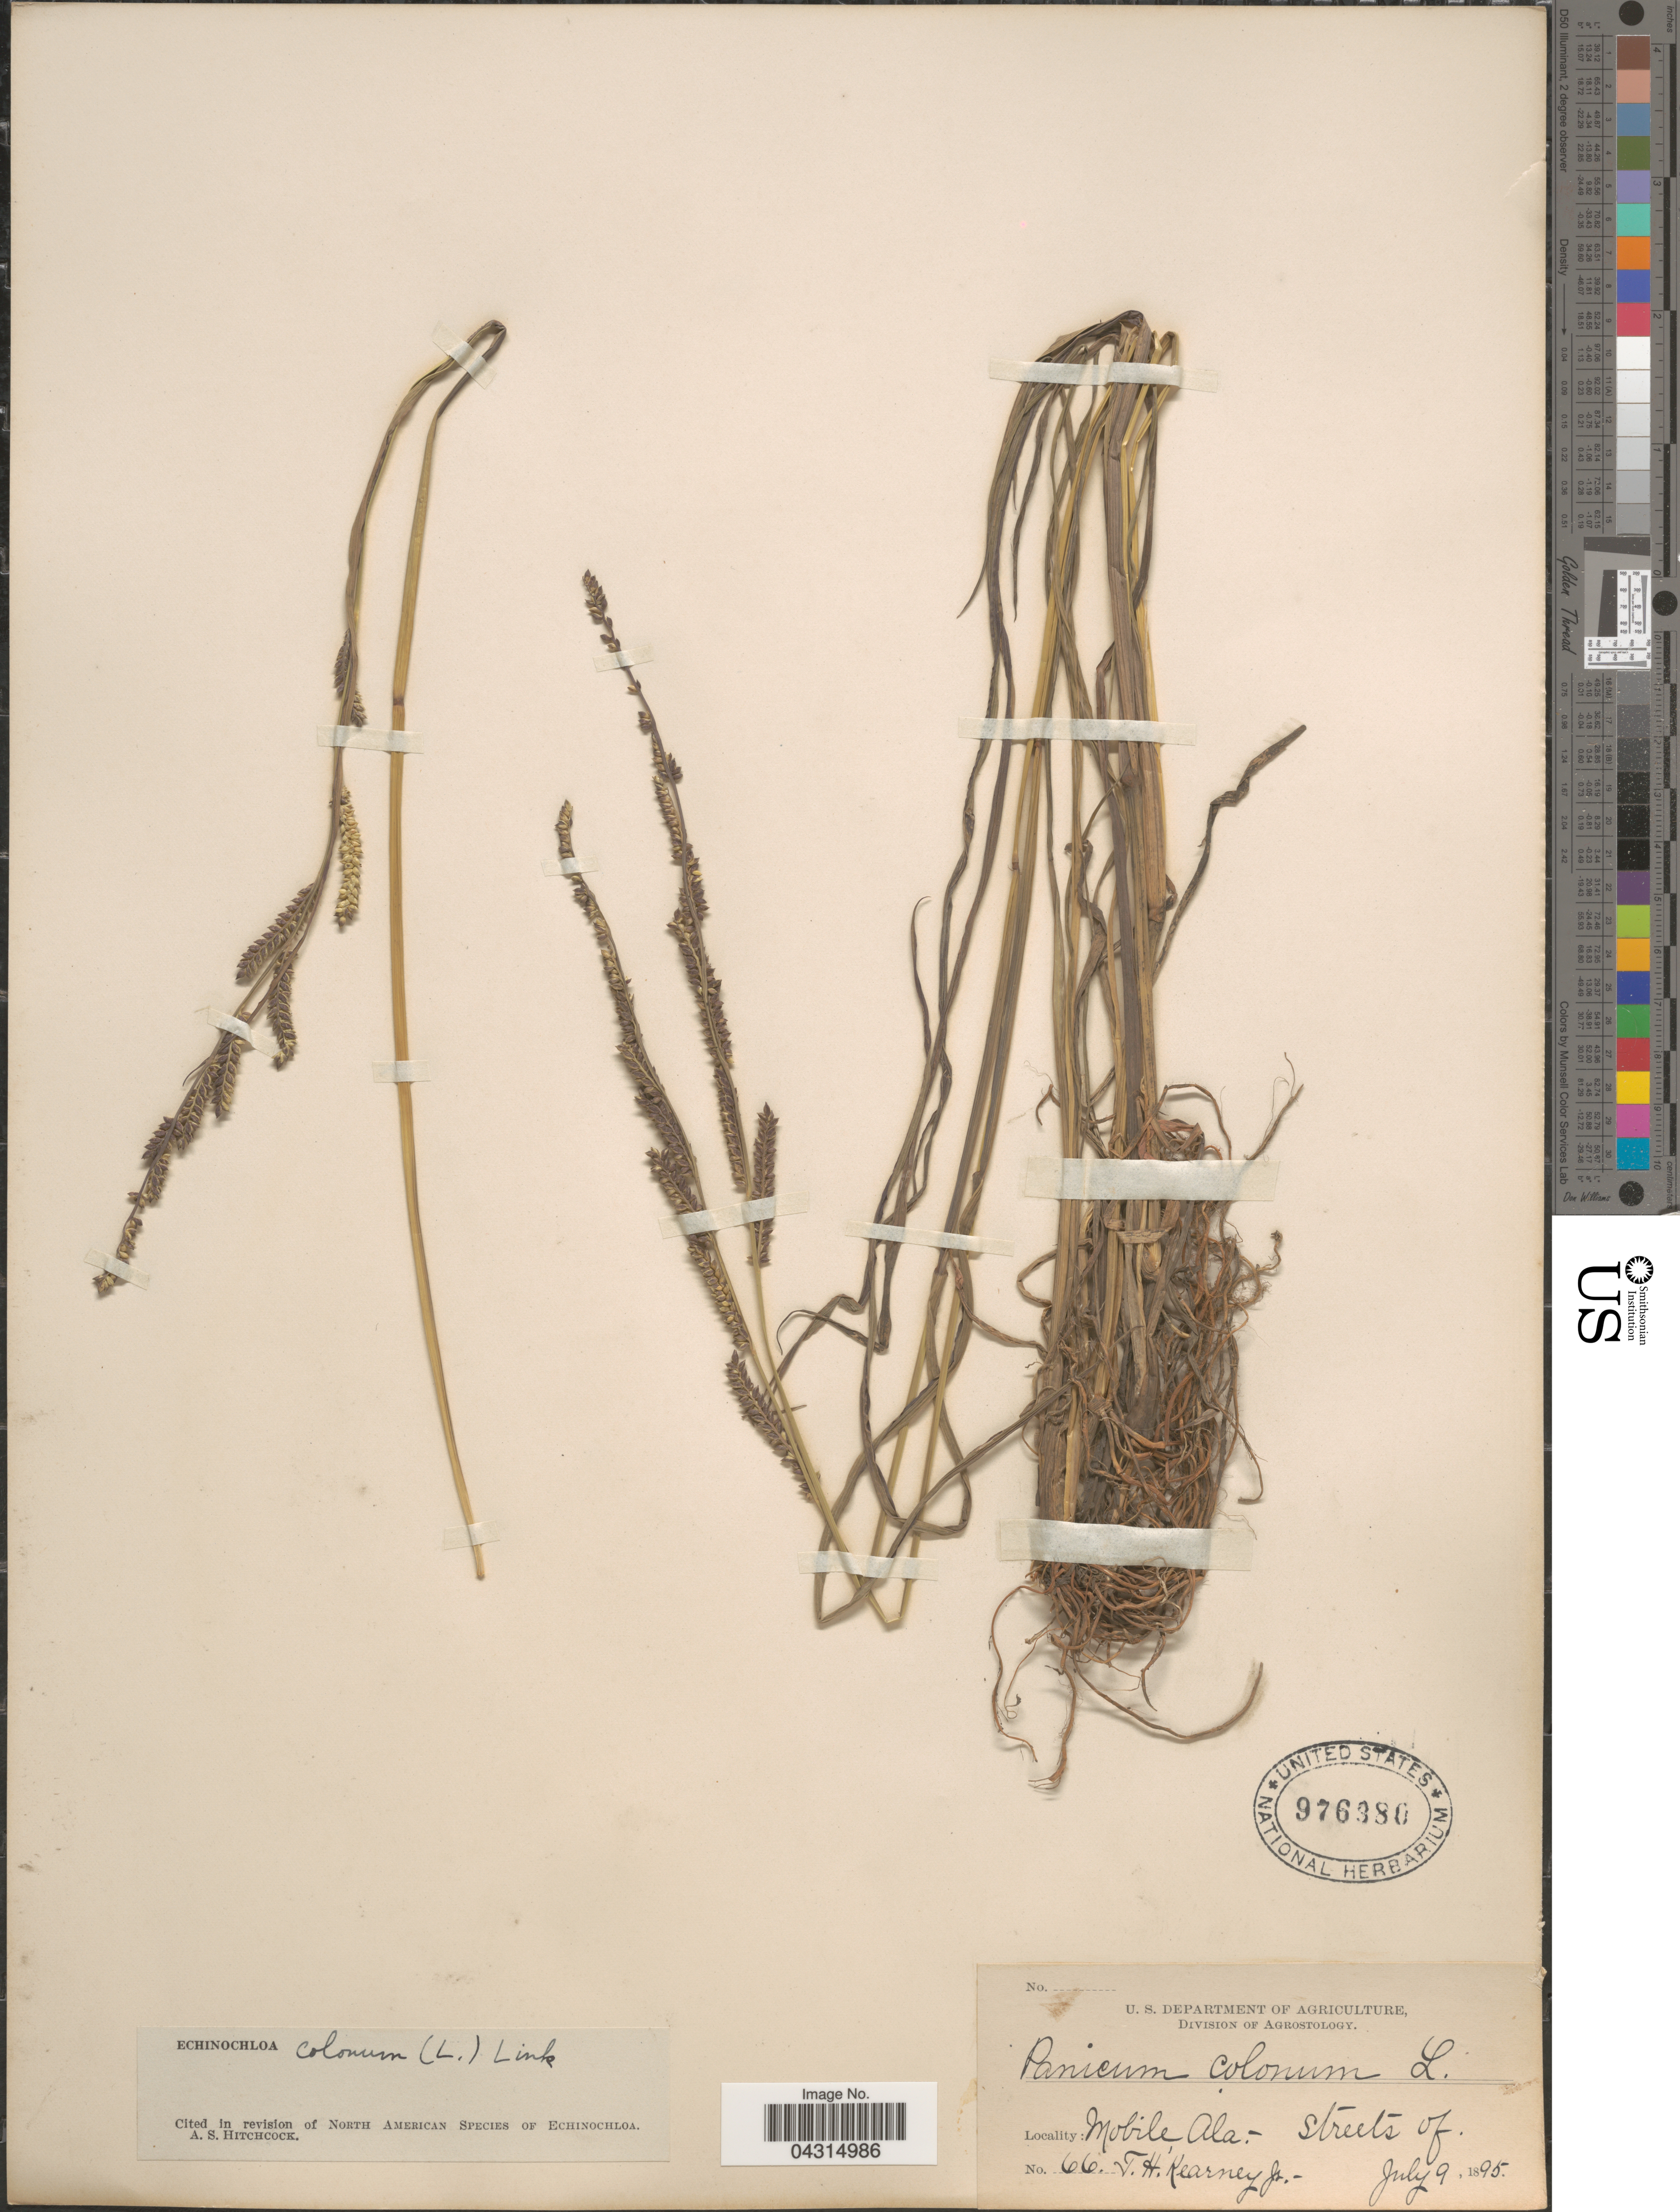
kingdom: Plantae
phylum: Tracheophyta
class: Liliopsida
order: Poales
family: Poaceae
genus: Echinochloa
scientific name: Echinochloa colona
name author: (L.) Link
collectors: T. H. Kearney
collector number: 66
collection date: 1895-07-09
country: United States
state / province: Alabama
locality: Mobile. Streets of.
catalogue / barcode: US 976380